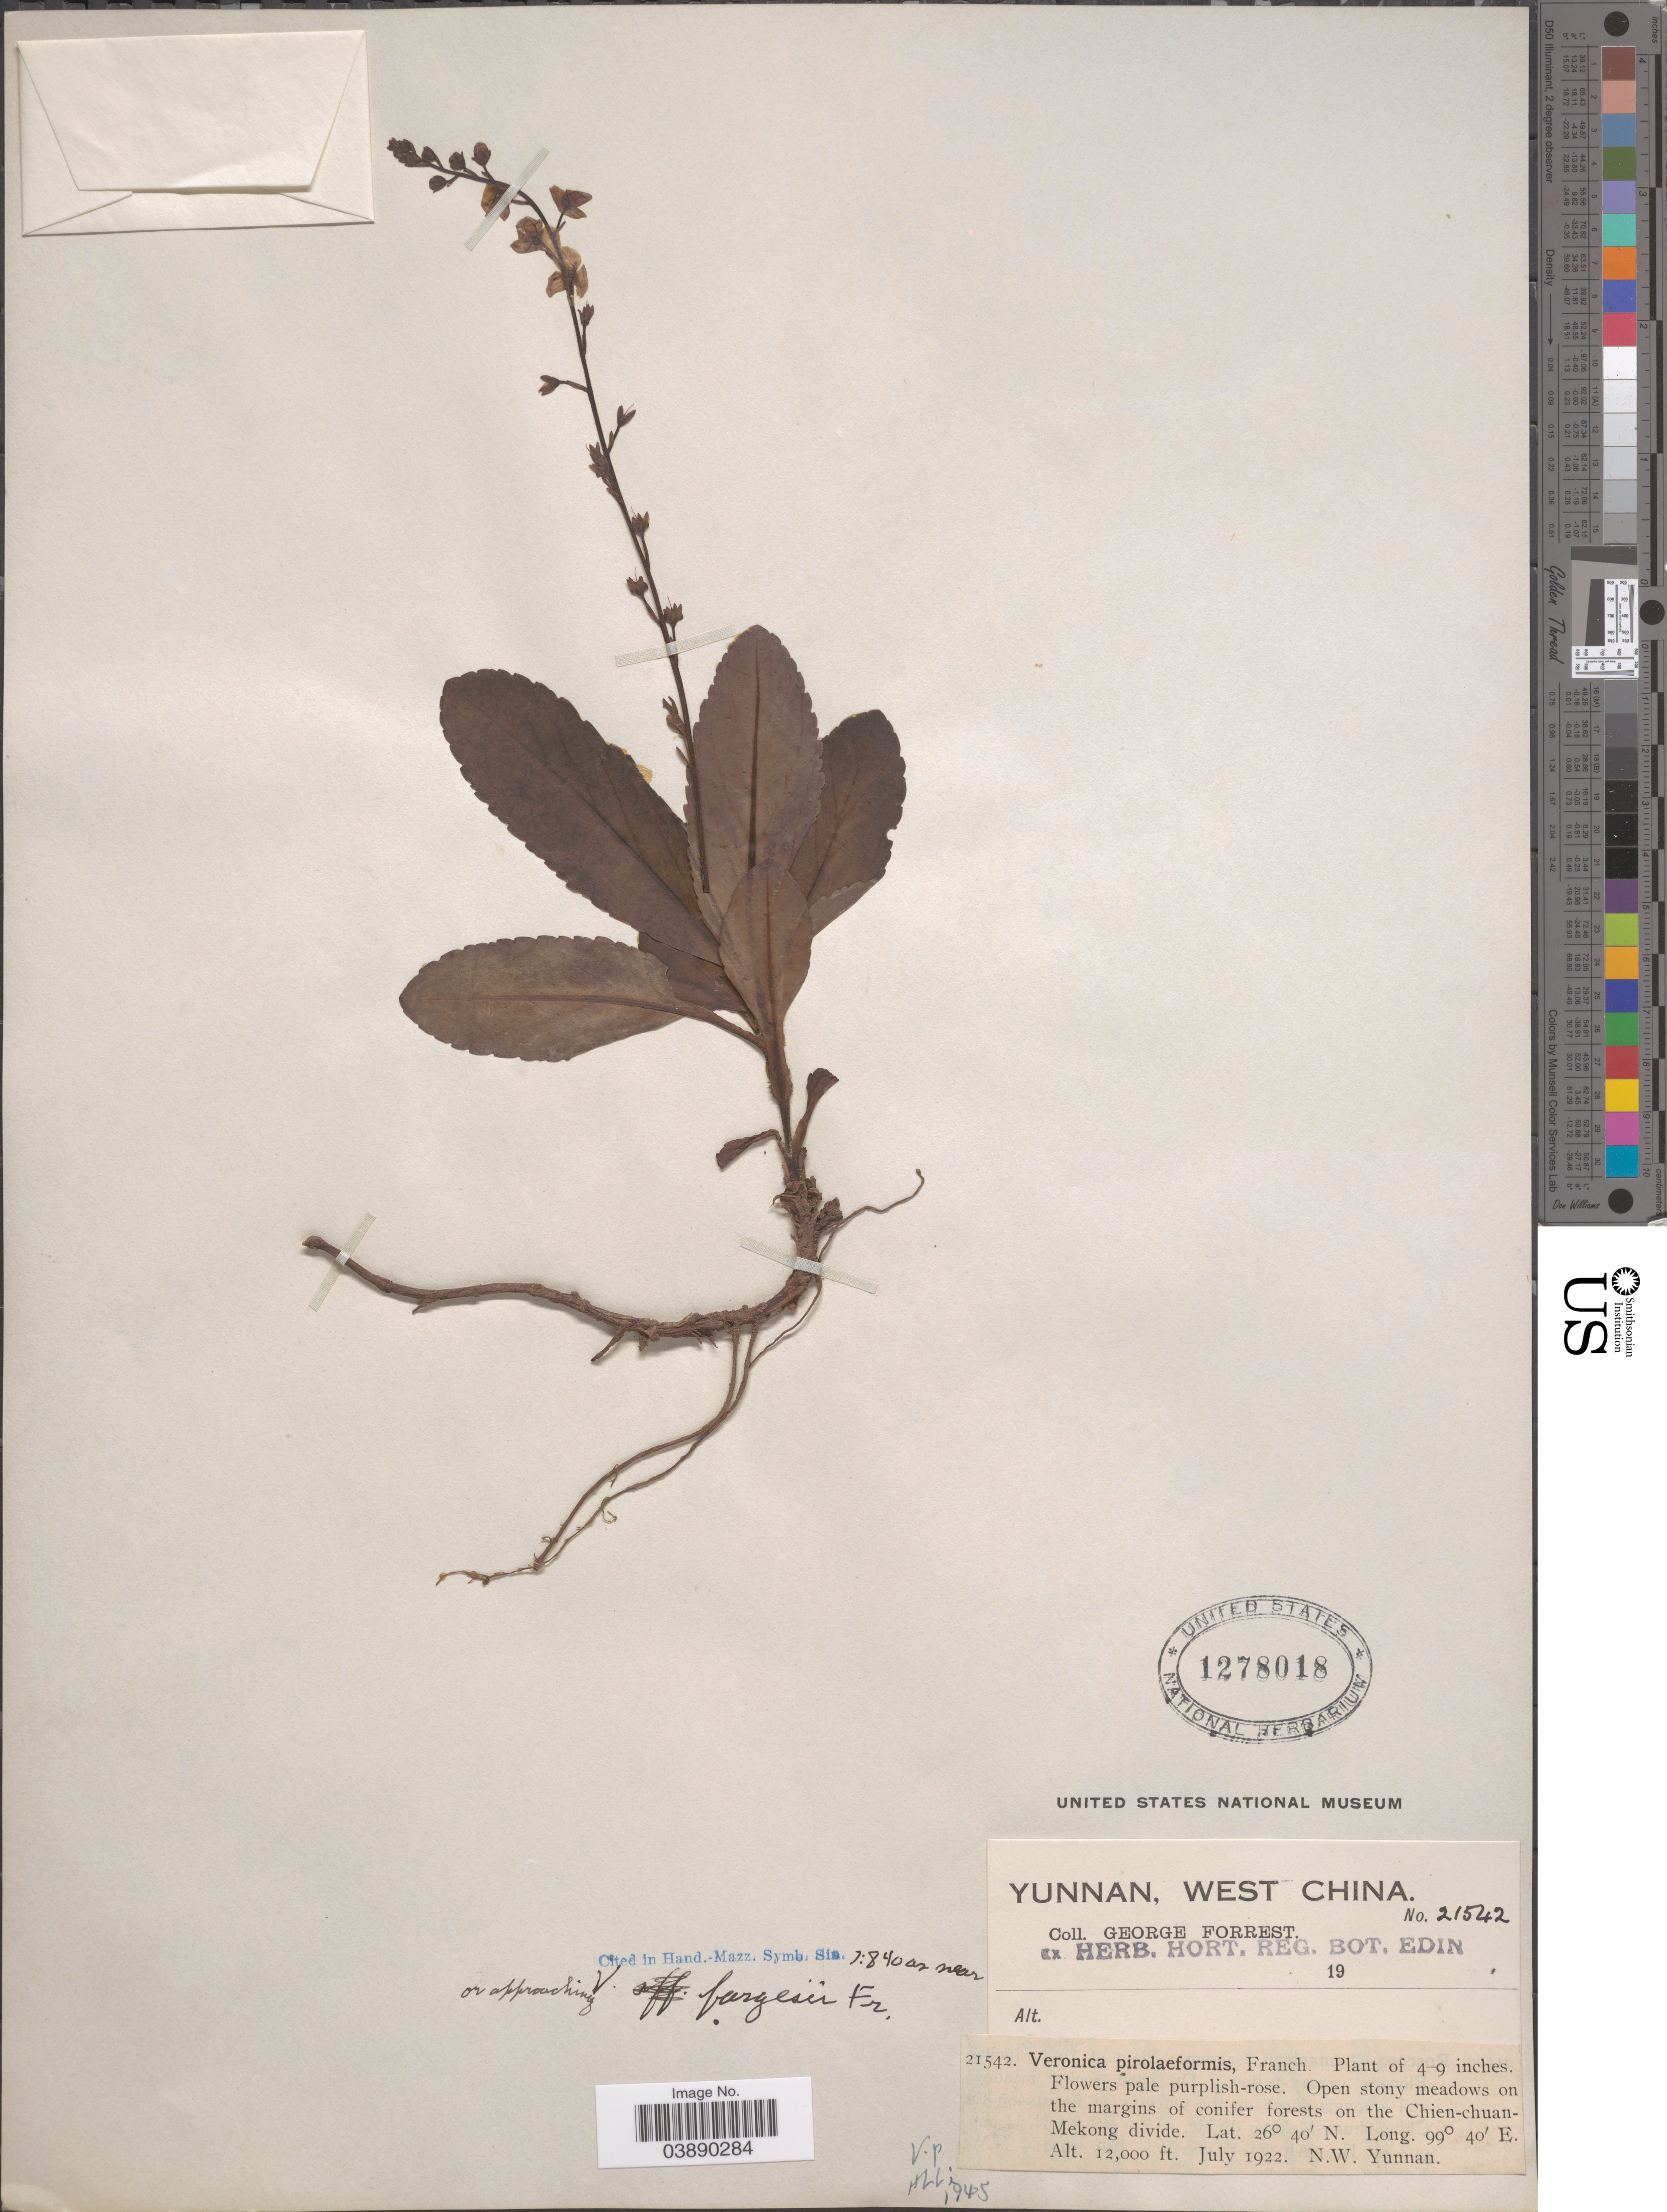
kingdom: Plantae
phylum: Tracheophyta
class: Magnoliopsida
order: Lamiales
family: Plantaginaceae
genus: Veronica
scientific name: Veronica piroliformis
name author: Franch.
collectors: G. Forrest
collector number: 21542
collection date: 1922-07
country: China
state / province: Yunnan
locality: West China. On the Chien-chuan-Mekong divide. N.W. Yunnan.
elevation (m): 3658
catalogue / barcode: US 1278018